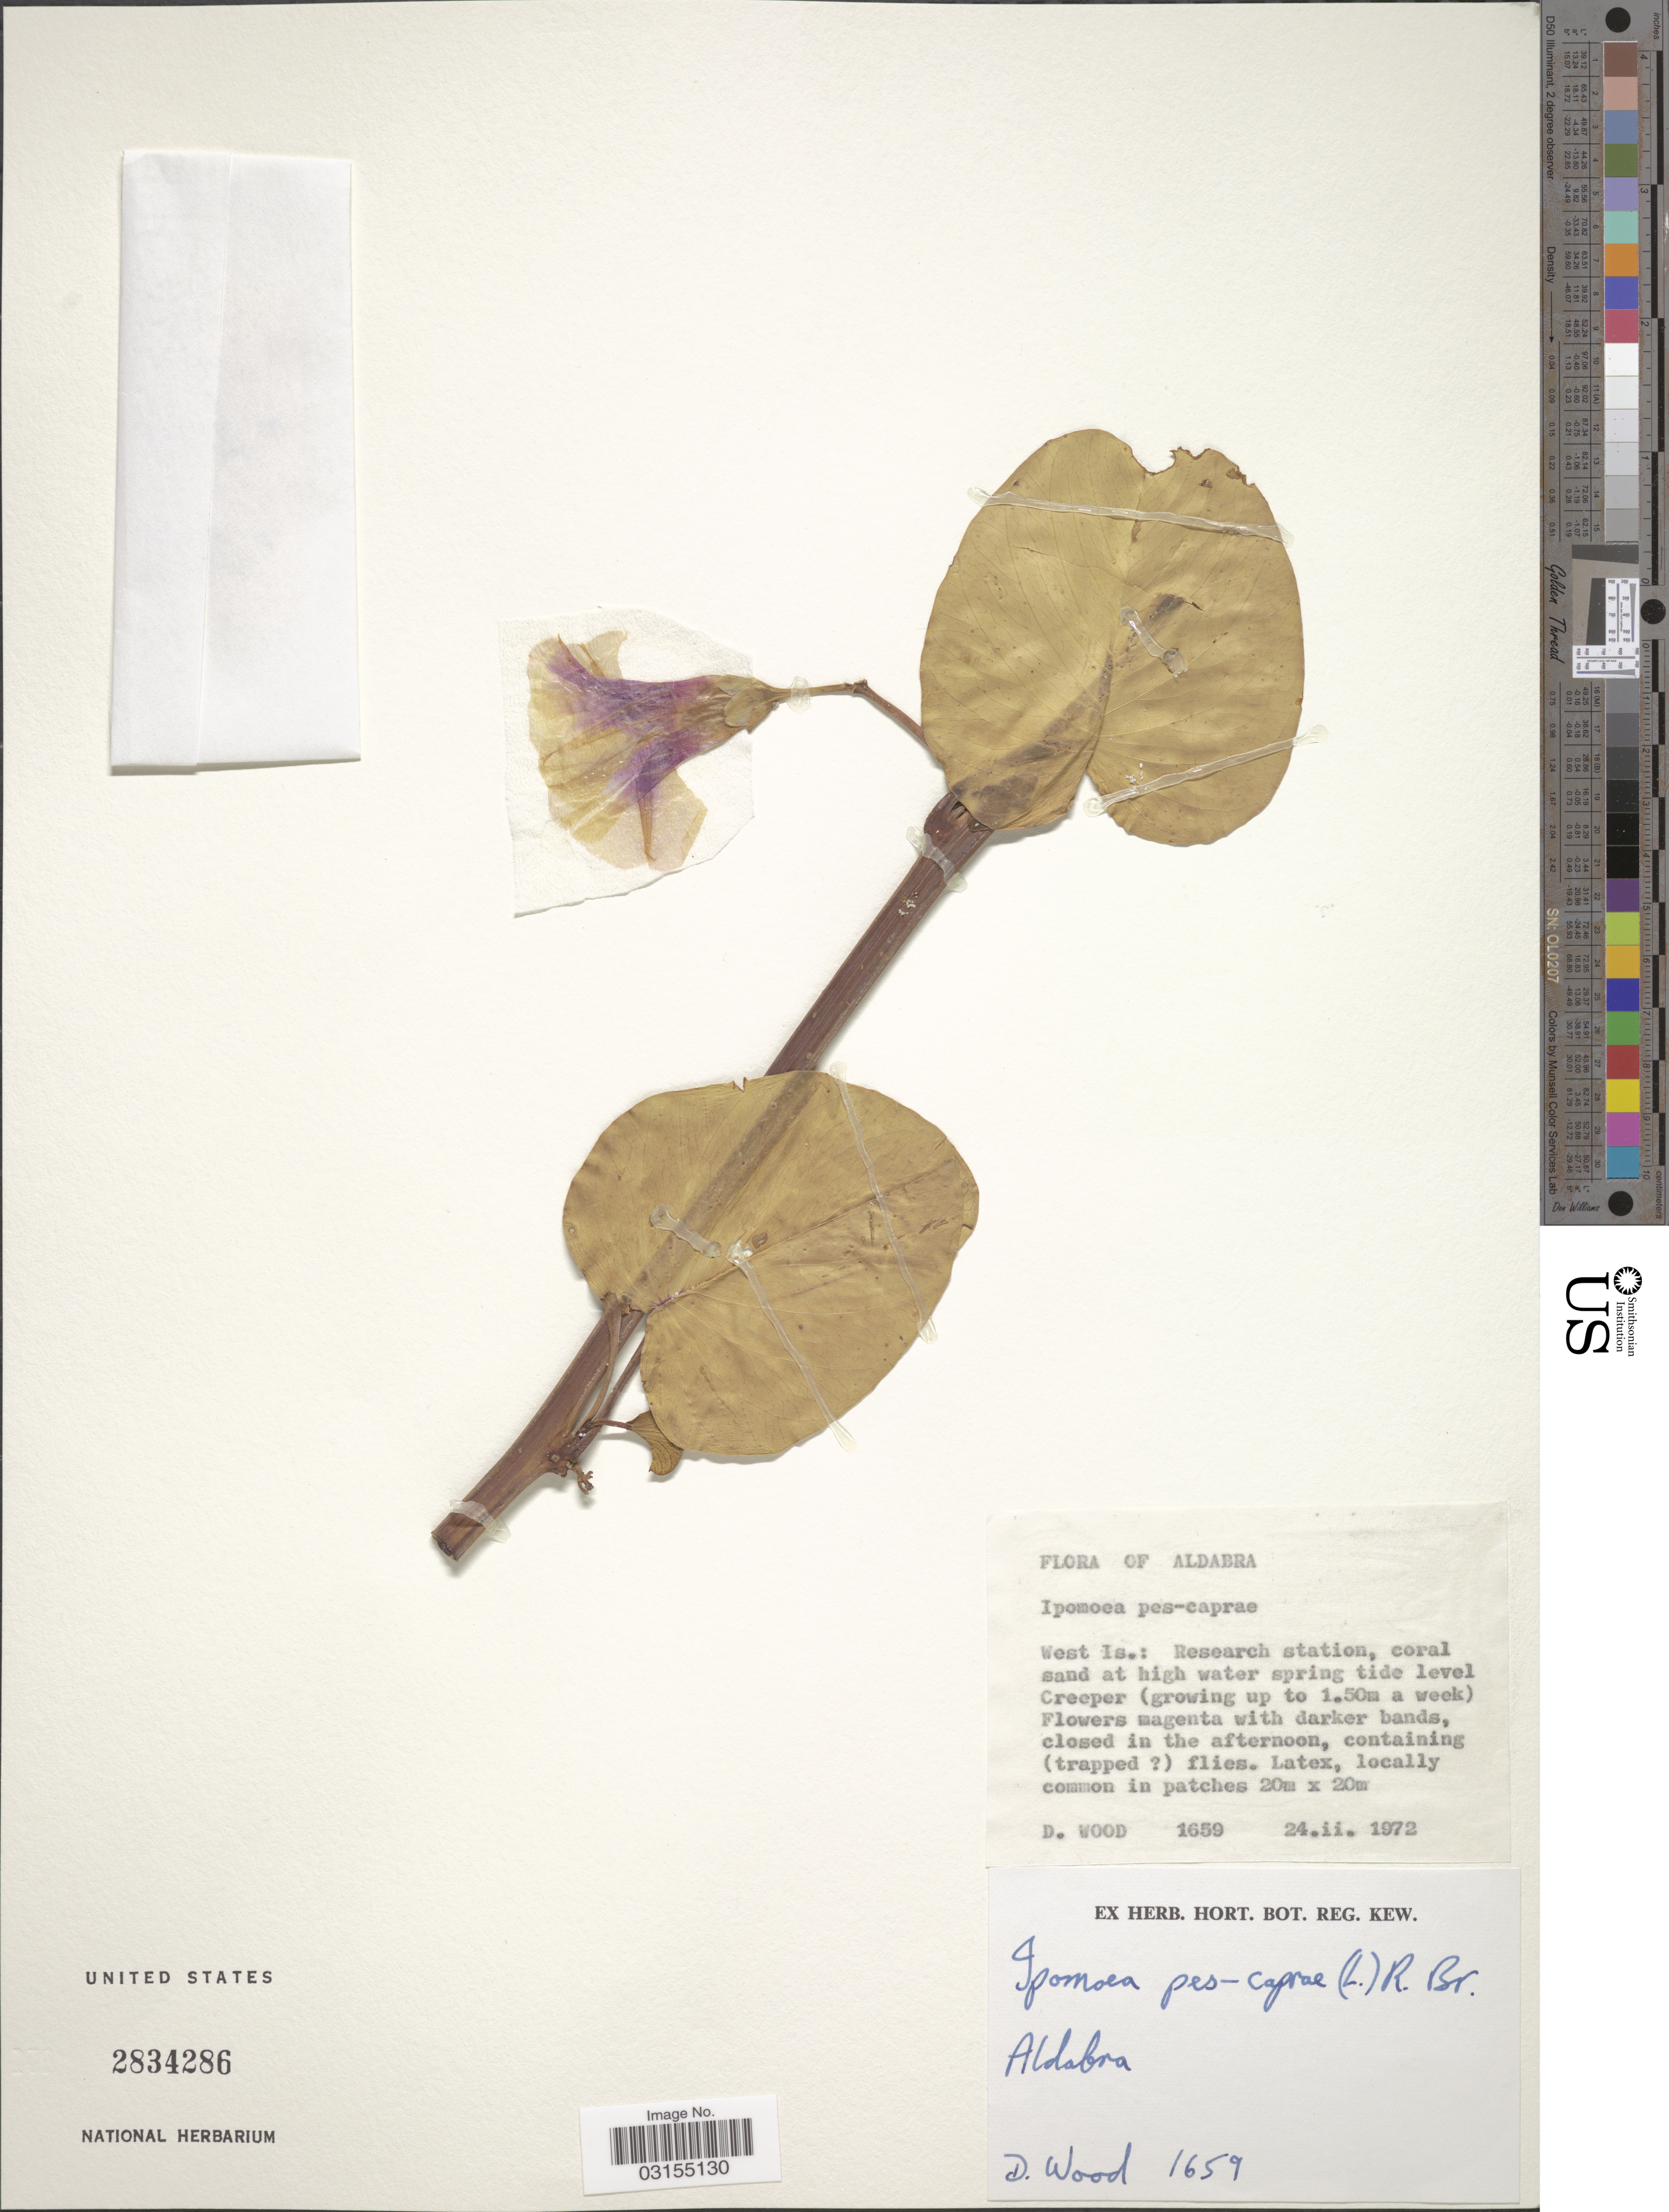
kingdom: Plantae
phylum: Tracheophyta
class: Magnoliopsida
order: Solanales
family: Convolvulaceae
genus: Ipomoea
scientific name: Ipomoea pes-caprae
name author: (L.) R. Br.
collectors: D. Wood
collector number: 1659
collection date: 1972-02-24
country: Seychelles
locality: Aldabra. West Is.: Research station.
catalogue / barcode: US 2834286